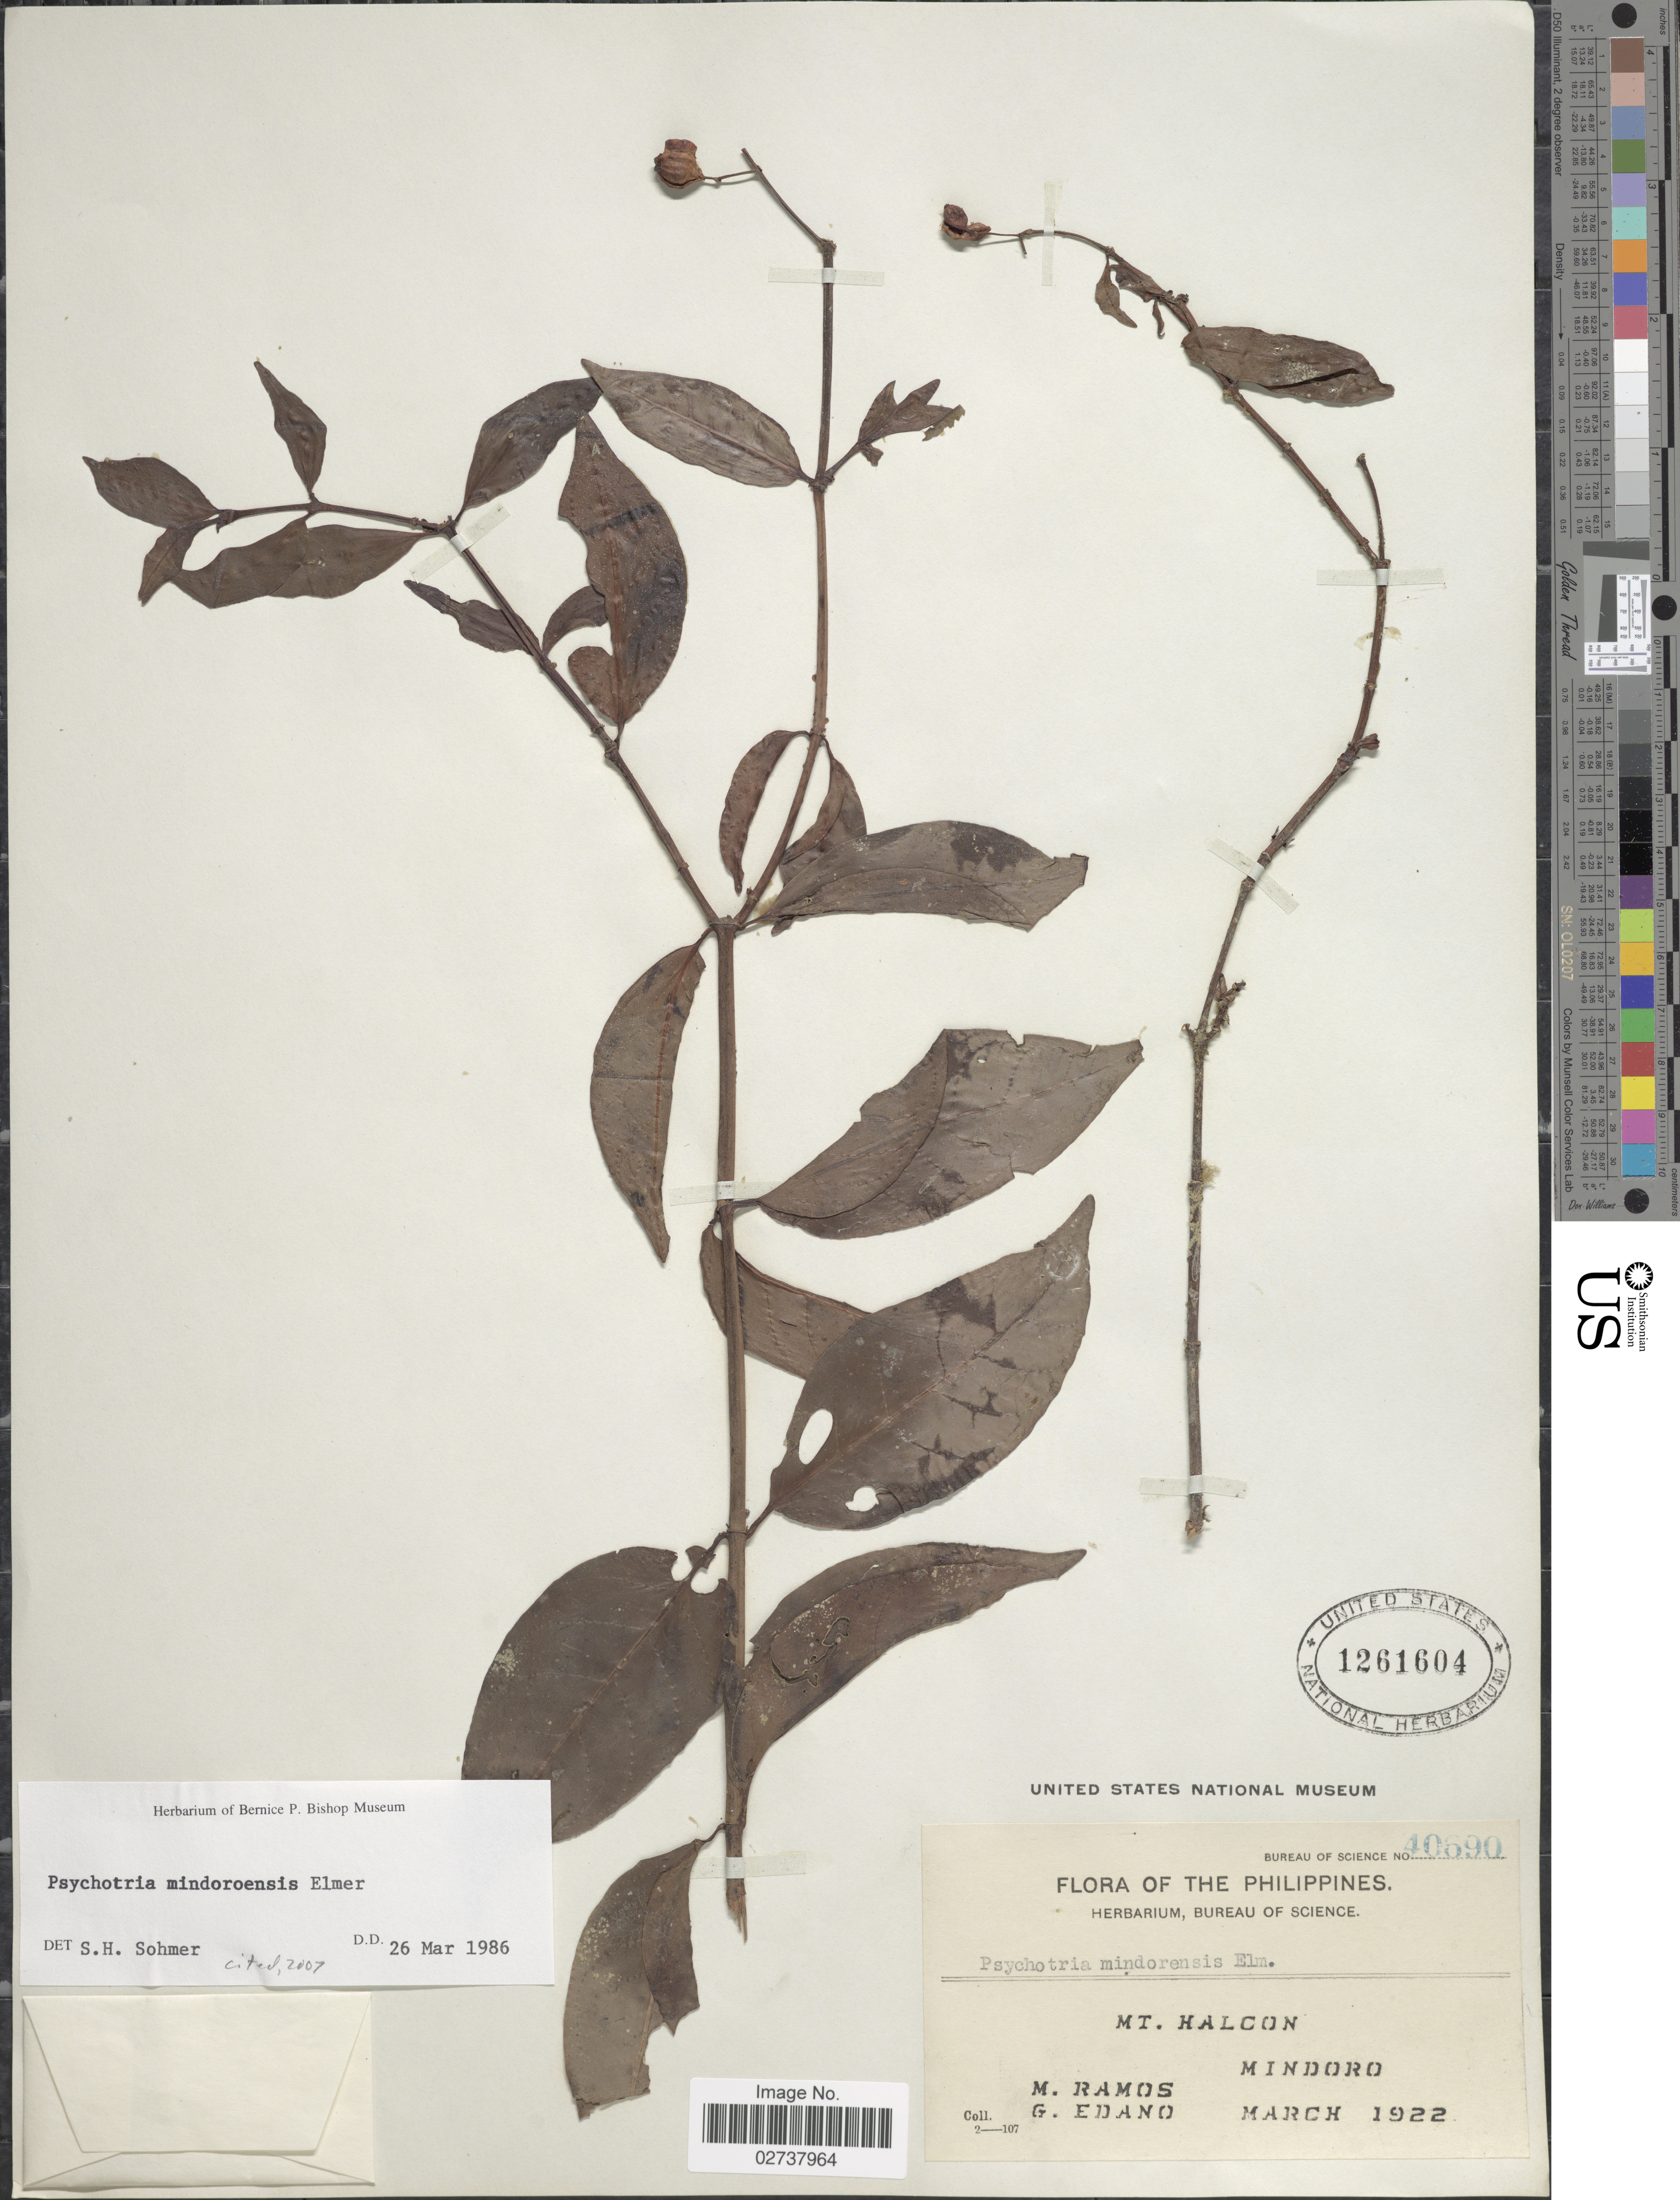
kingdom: Plantae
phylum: Tracheophyta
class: Magnoliopsida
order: Gentianales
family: Rubiaceae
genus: Psychotria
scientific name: Psychotria mindoroensis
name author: Elmer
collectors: M. Ramos & G. Edaño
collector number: Bureau of Science 40690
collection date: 1922-03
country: Philippines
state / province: Mimaropa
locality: Mt. Halcon, Mindoro .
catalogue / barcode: US 1261604